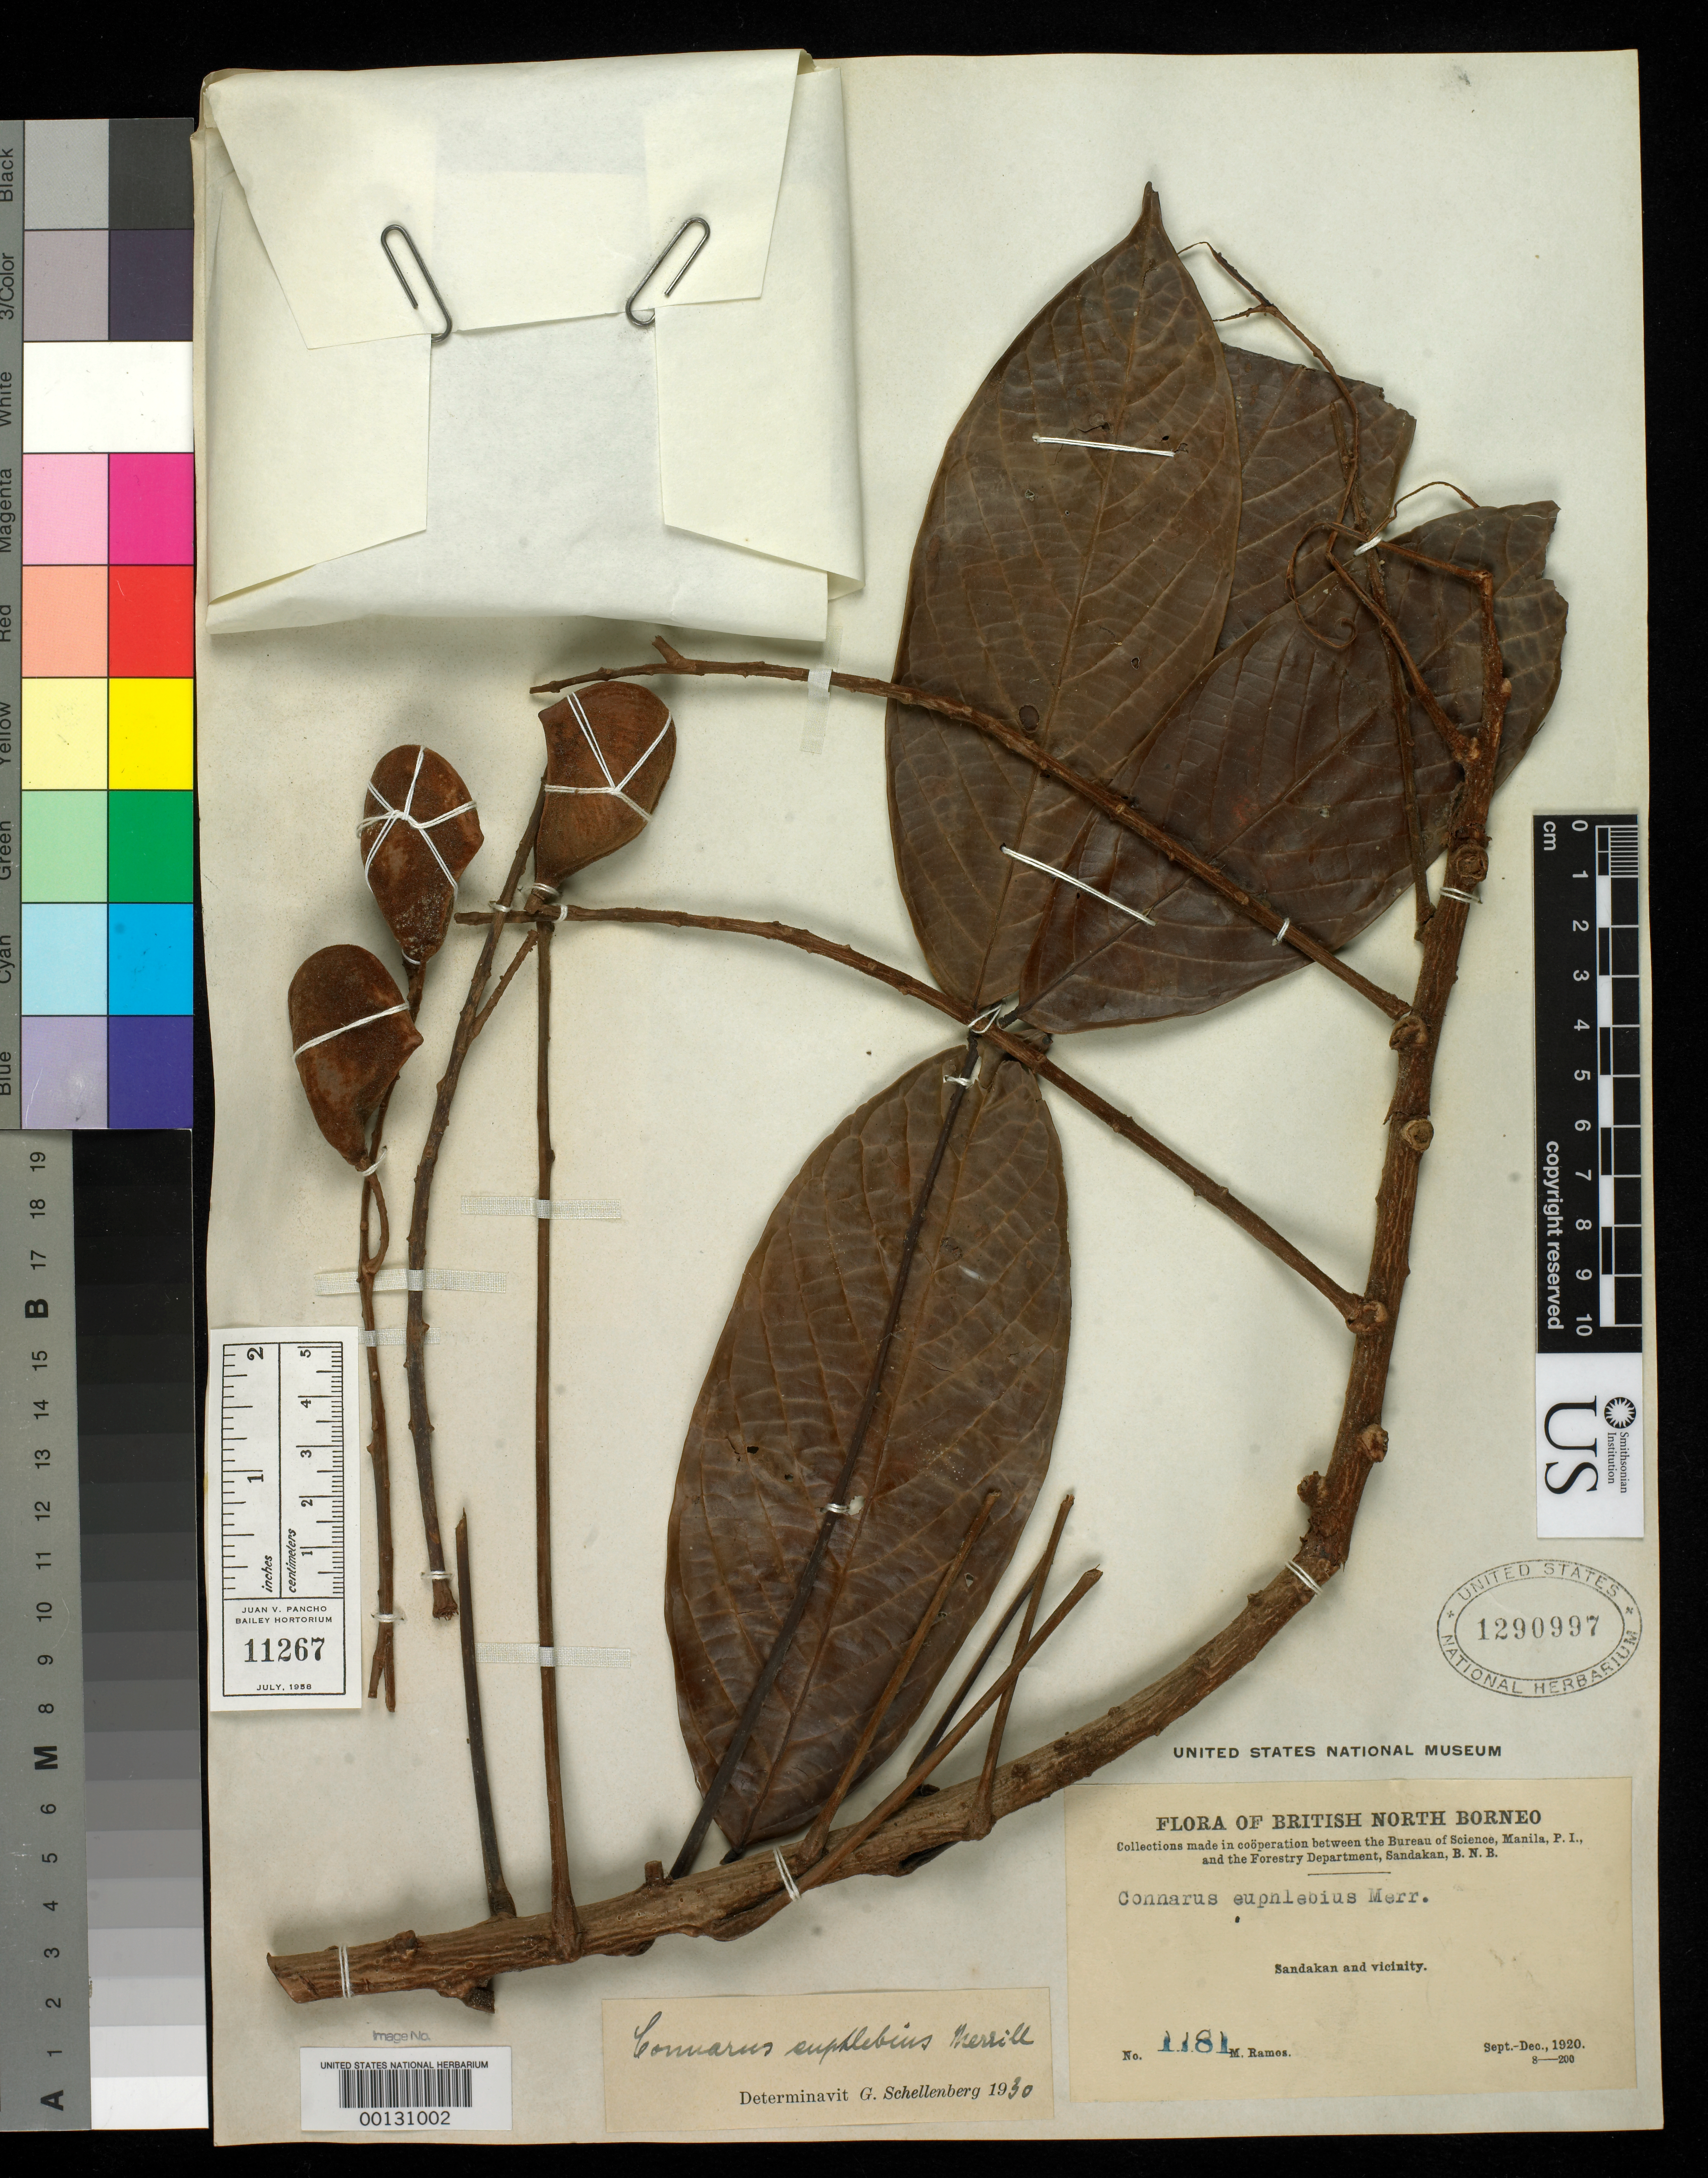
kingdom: Plantae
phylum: Tracheophyta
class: Magnoliopsida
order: Oxalidales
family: Connaraceae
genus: Connarus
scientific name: Connarus euphlebius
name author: Merr.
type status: Isotype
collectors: M. Ramos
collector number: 1181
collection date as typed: Sep 1920 to -- Dec 1920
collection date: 1920-09/1920-12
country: Malaysia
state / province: Sabah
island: Borneo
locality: Sandakan & vicinity.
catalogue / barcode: US 1290997